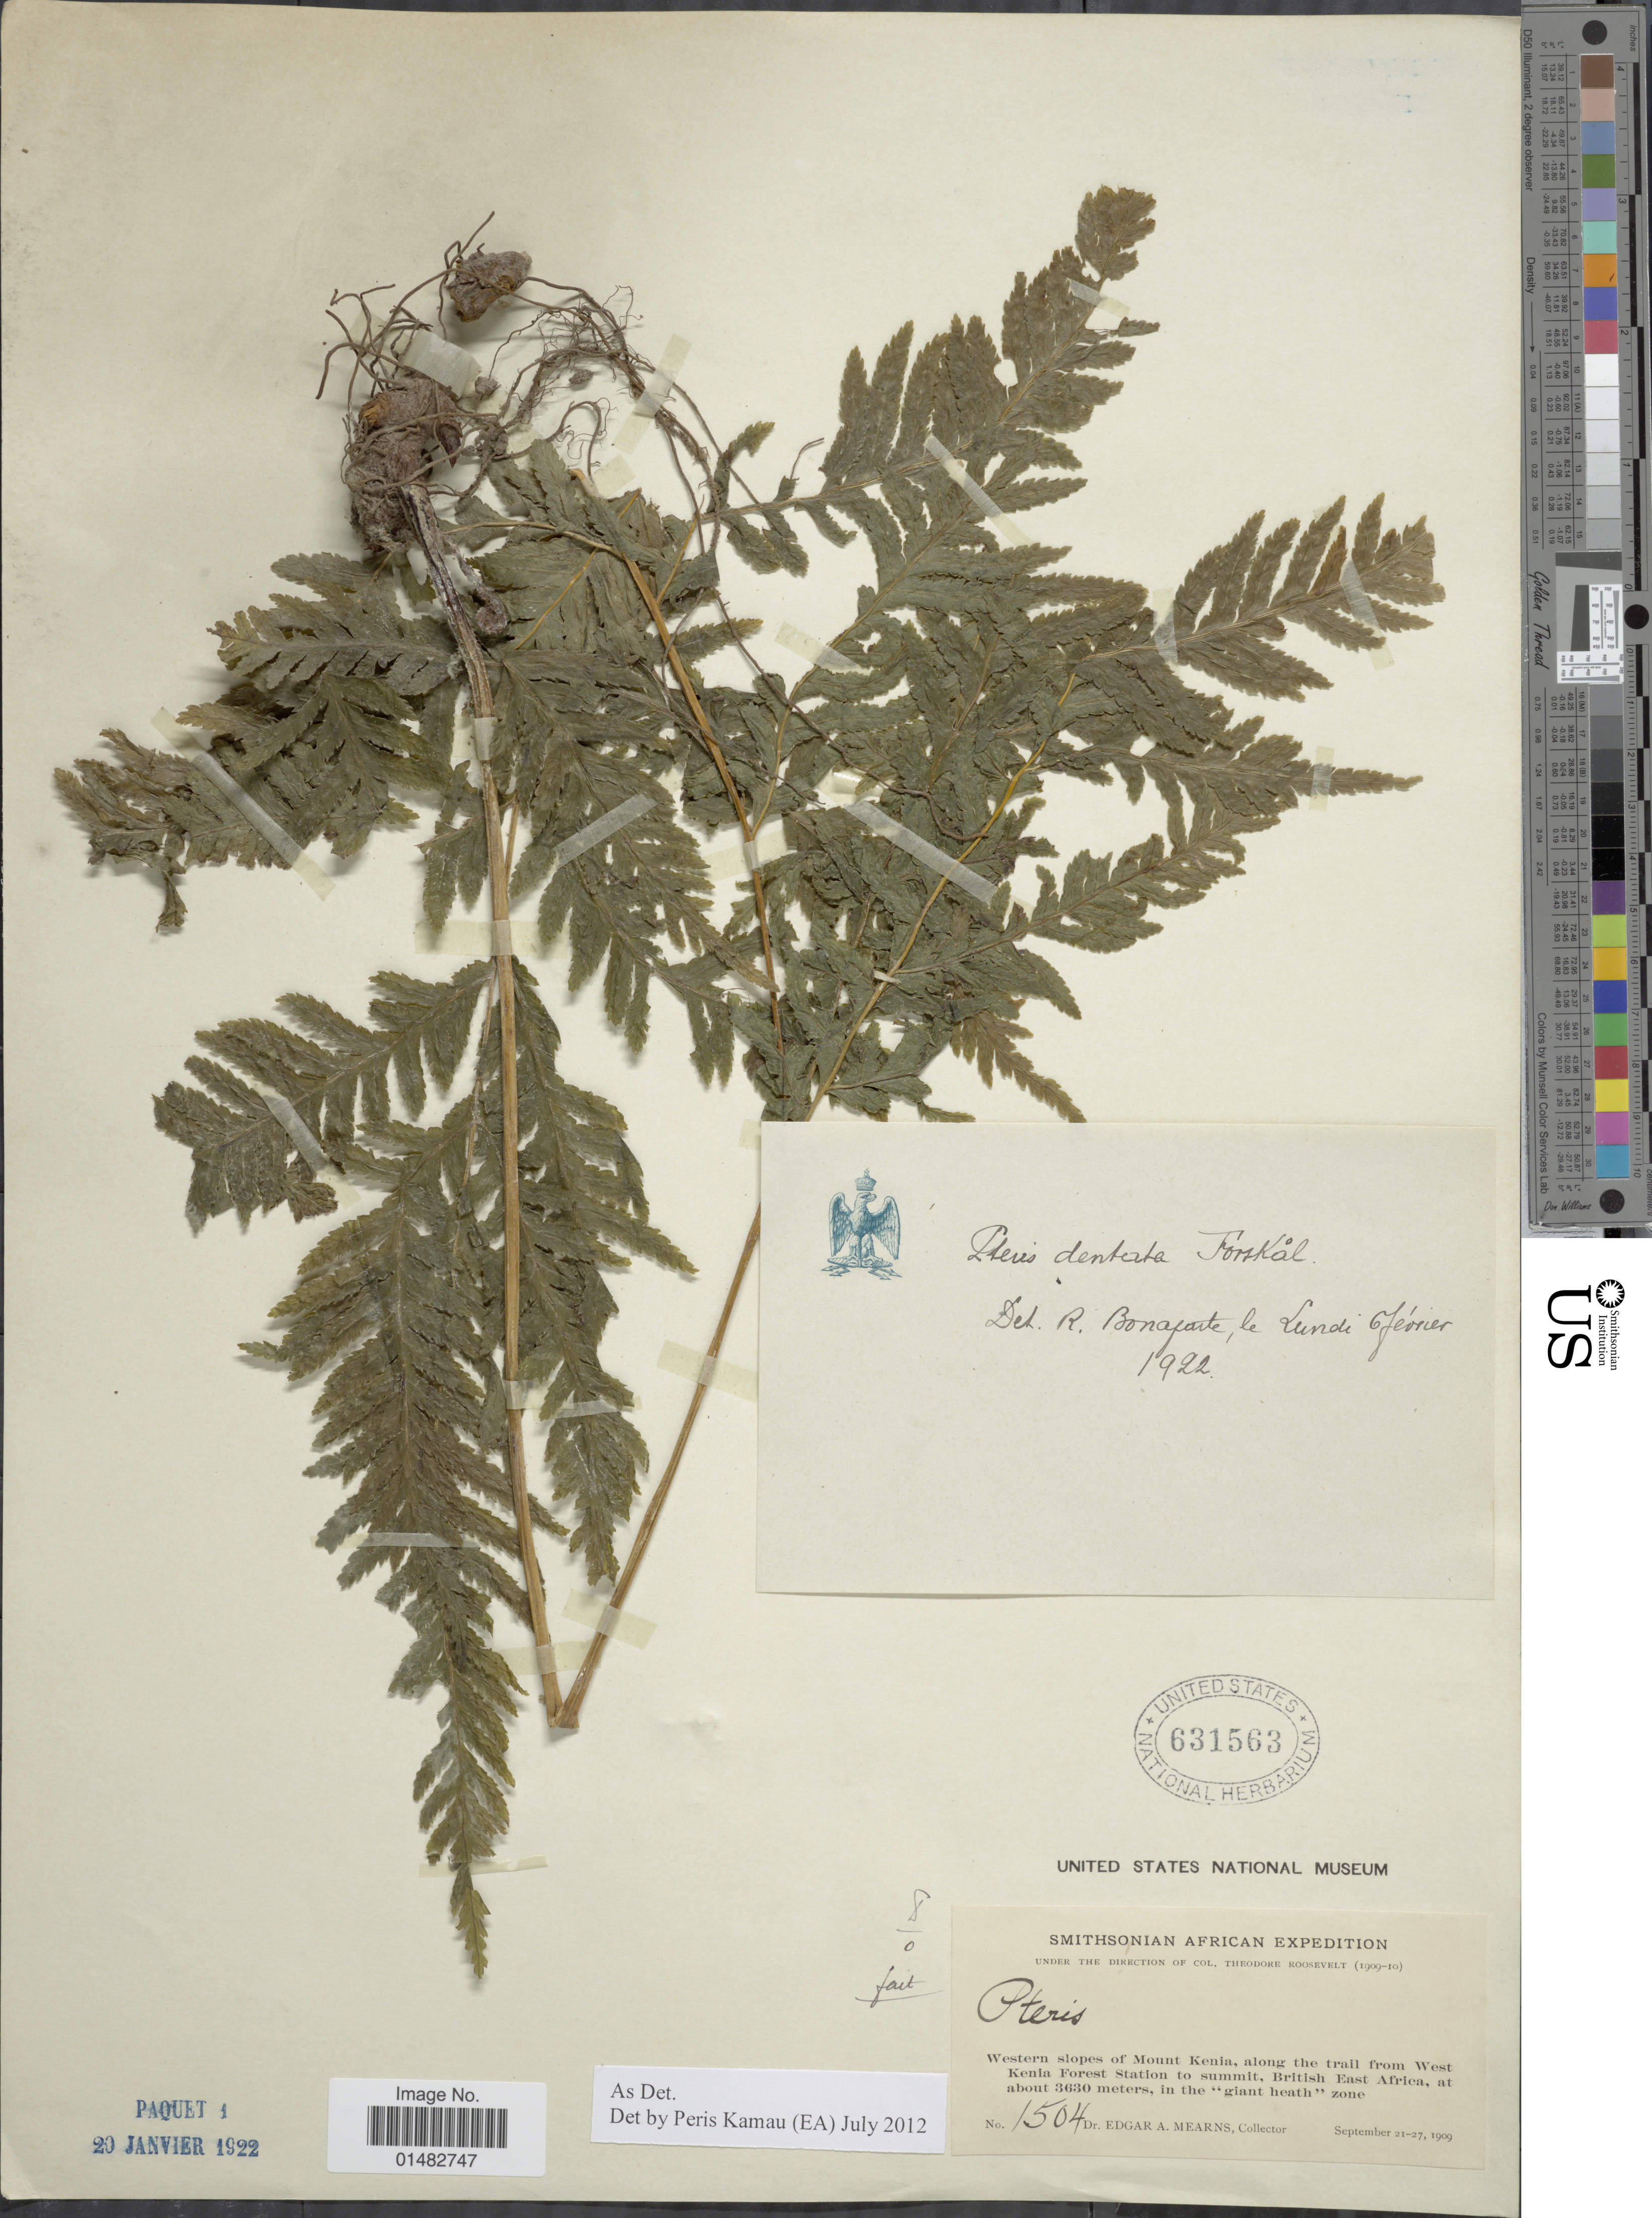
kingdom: Plantae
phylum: Tracheophyta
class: Polypodiopsida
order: Polypodiales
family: Pteridaceae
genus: Pteris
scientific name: Pteris dentata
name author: Forssk.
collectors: E. A. Mearns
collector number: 1504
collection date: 1909-09-21/1909-09-27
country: Kenya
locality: Western slopes of Mount Kenia, along the trail from West Kenia Forest Station to summit, British East Africa, in the"giant health"zone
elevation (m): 3630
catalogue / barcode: US 631563